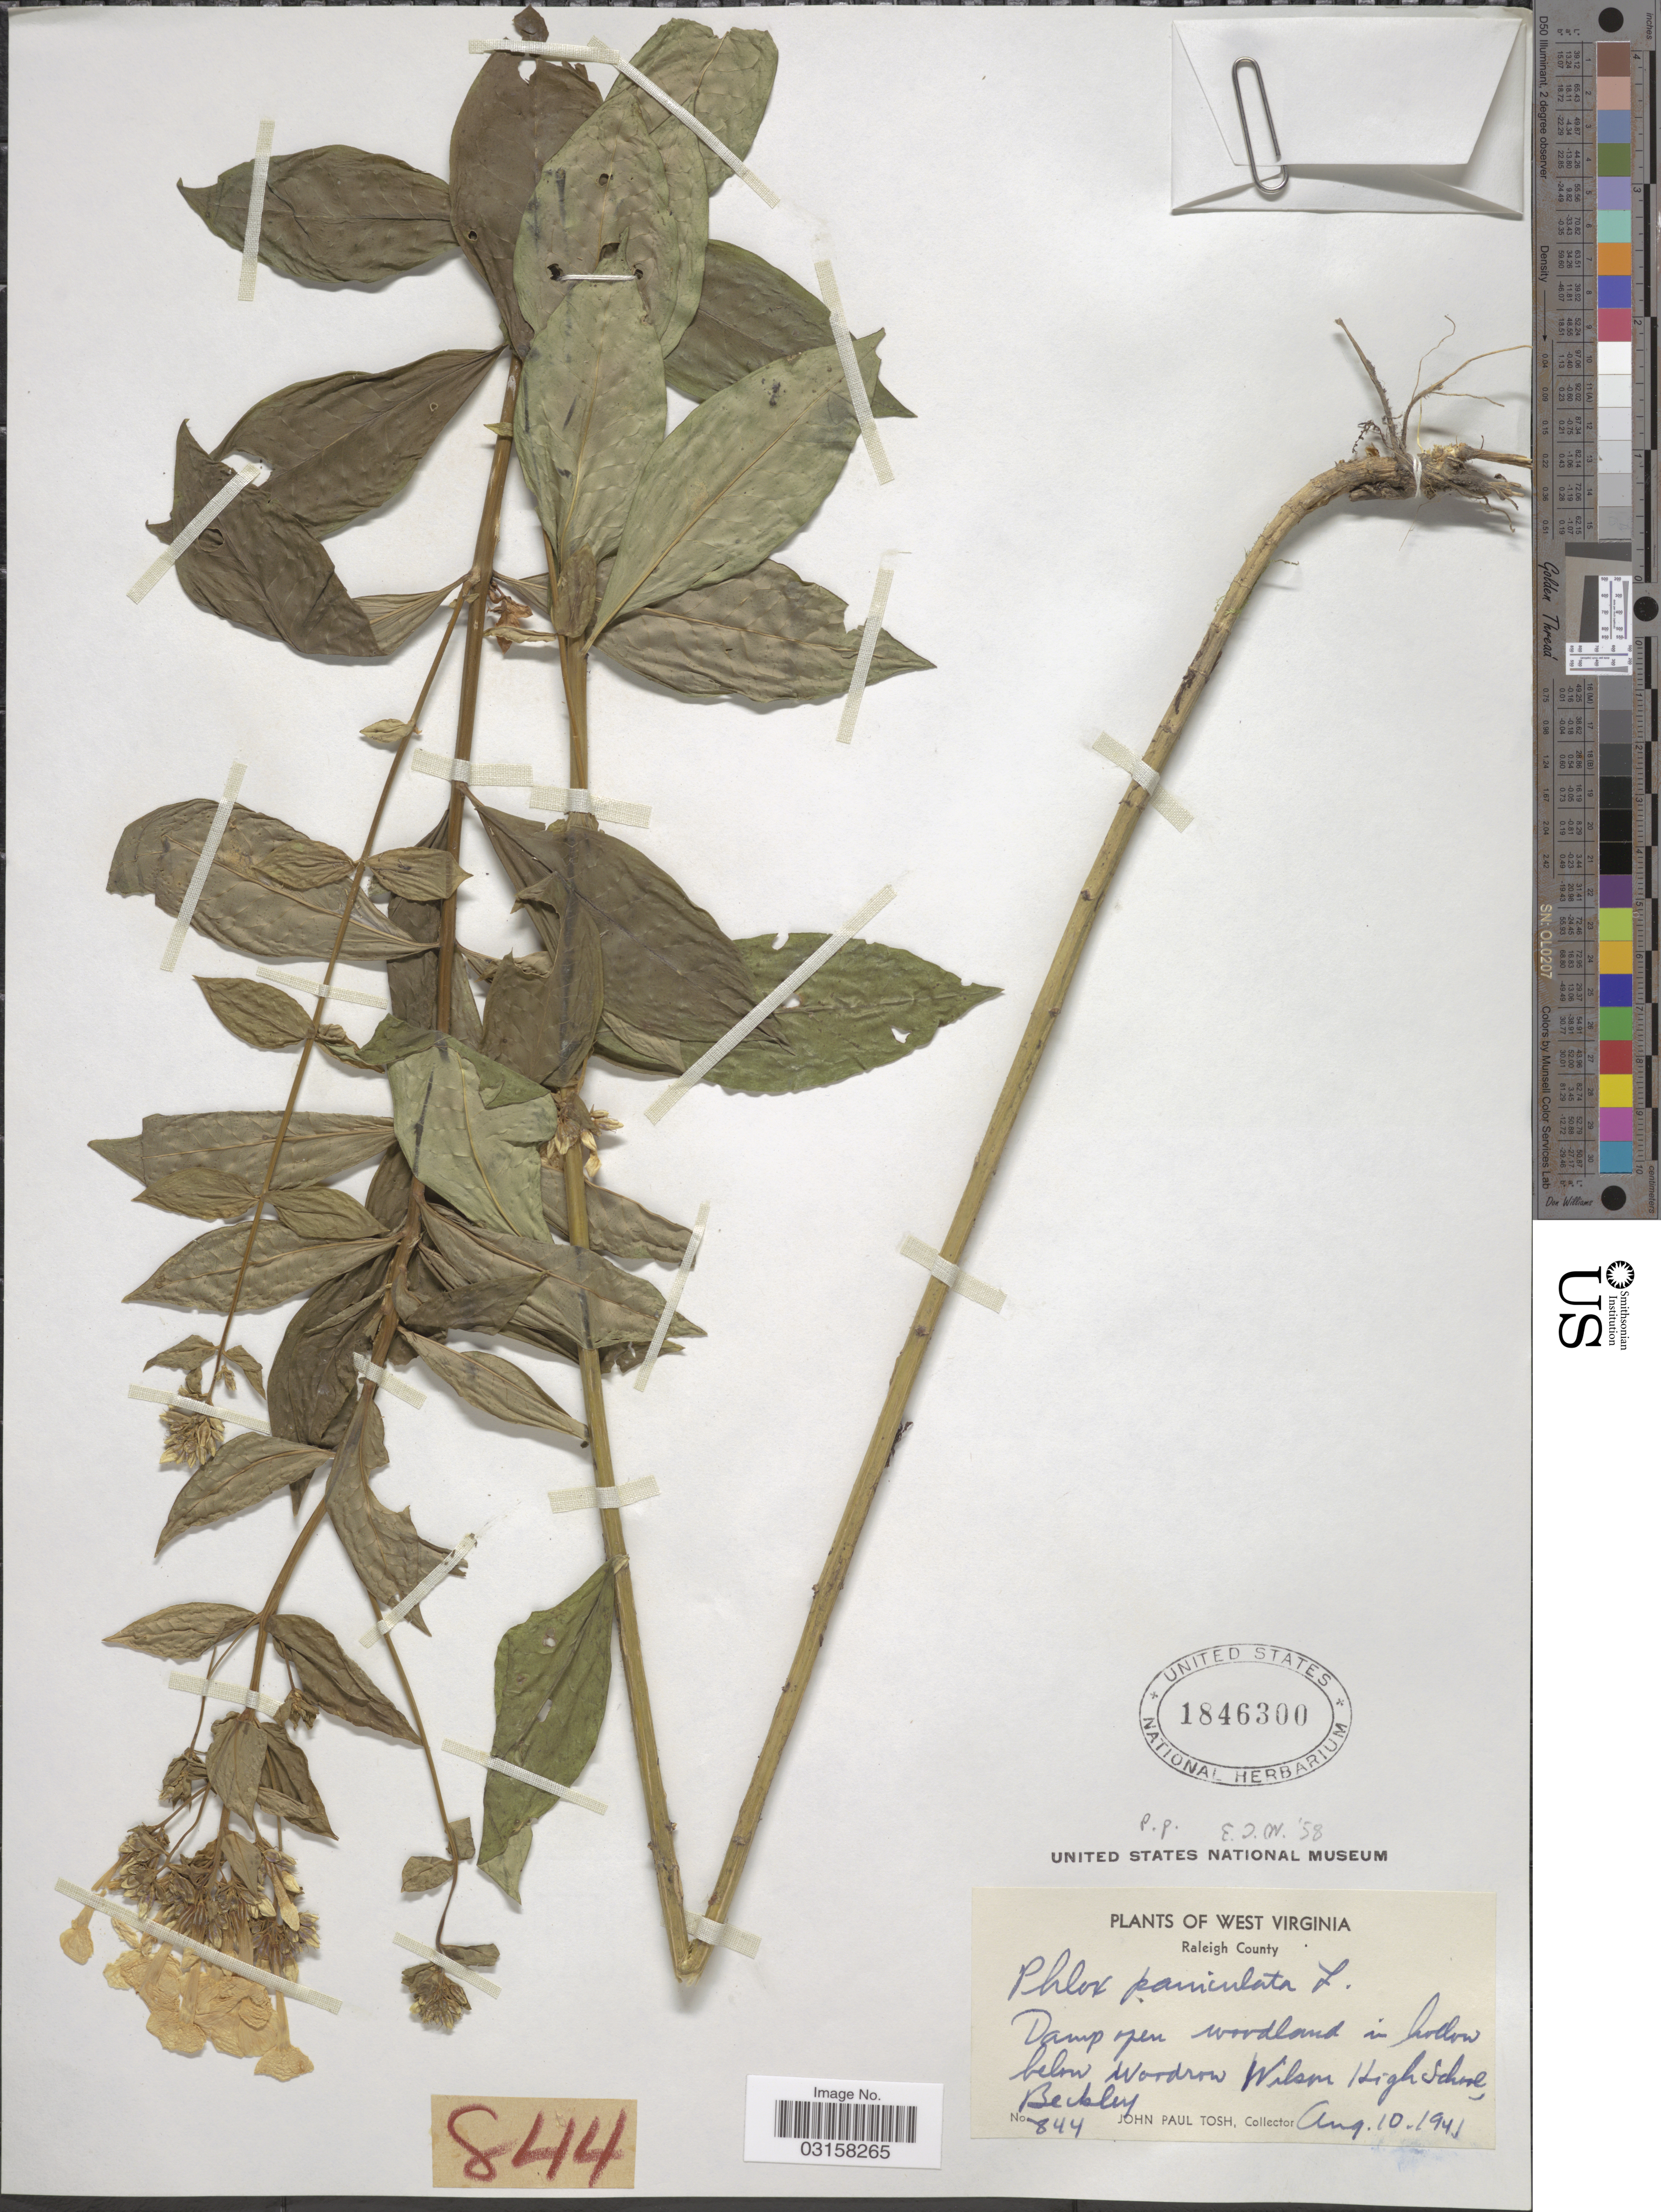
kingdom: Plantae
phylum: Tracheophyta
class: Magnoliopsida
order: Ericales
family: Polemoniaceae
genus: Phlox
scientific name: Phlox paniculata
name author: L.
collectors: J. Tosh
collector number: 844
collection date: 1941-08-10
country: United States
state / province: West Virginia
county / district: Raleigh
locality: Raleigh County. Damp open woodland in hollow below Woodson Wilson High School, Beckley.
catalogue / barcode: US 1846300